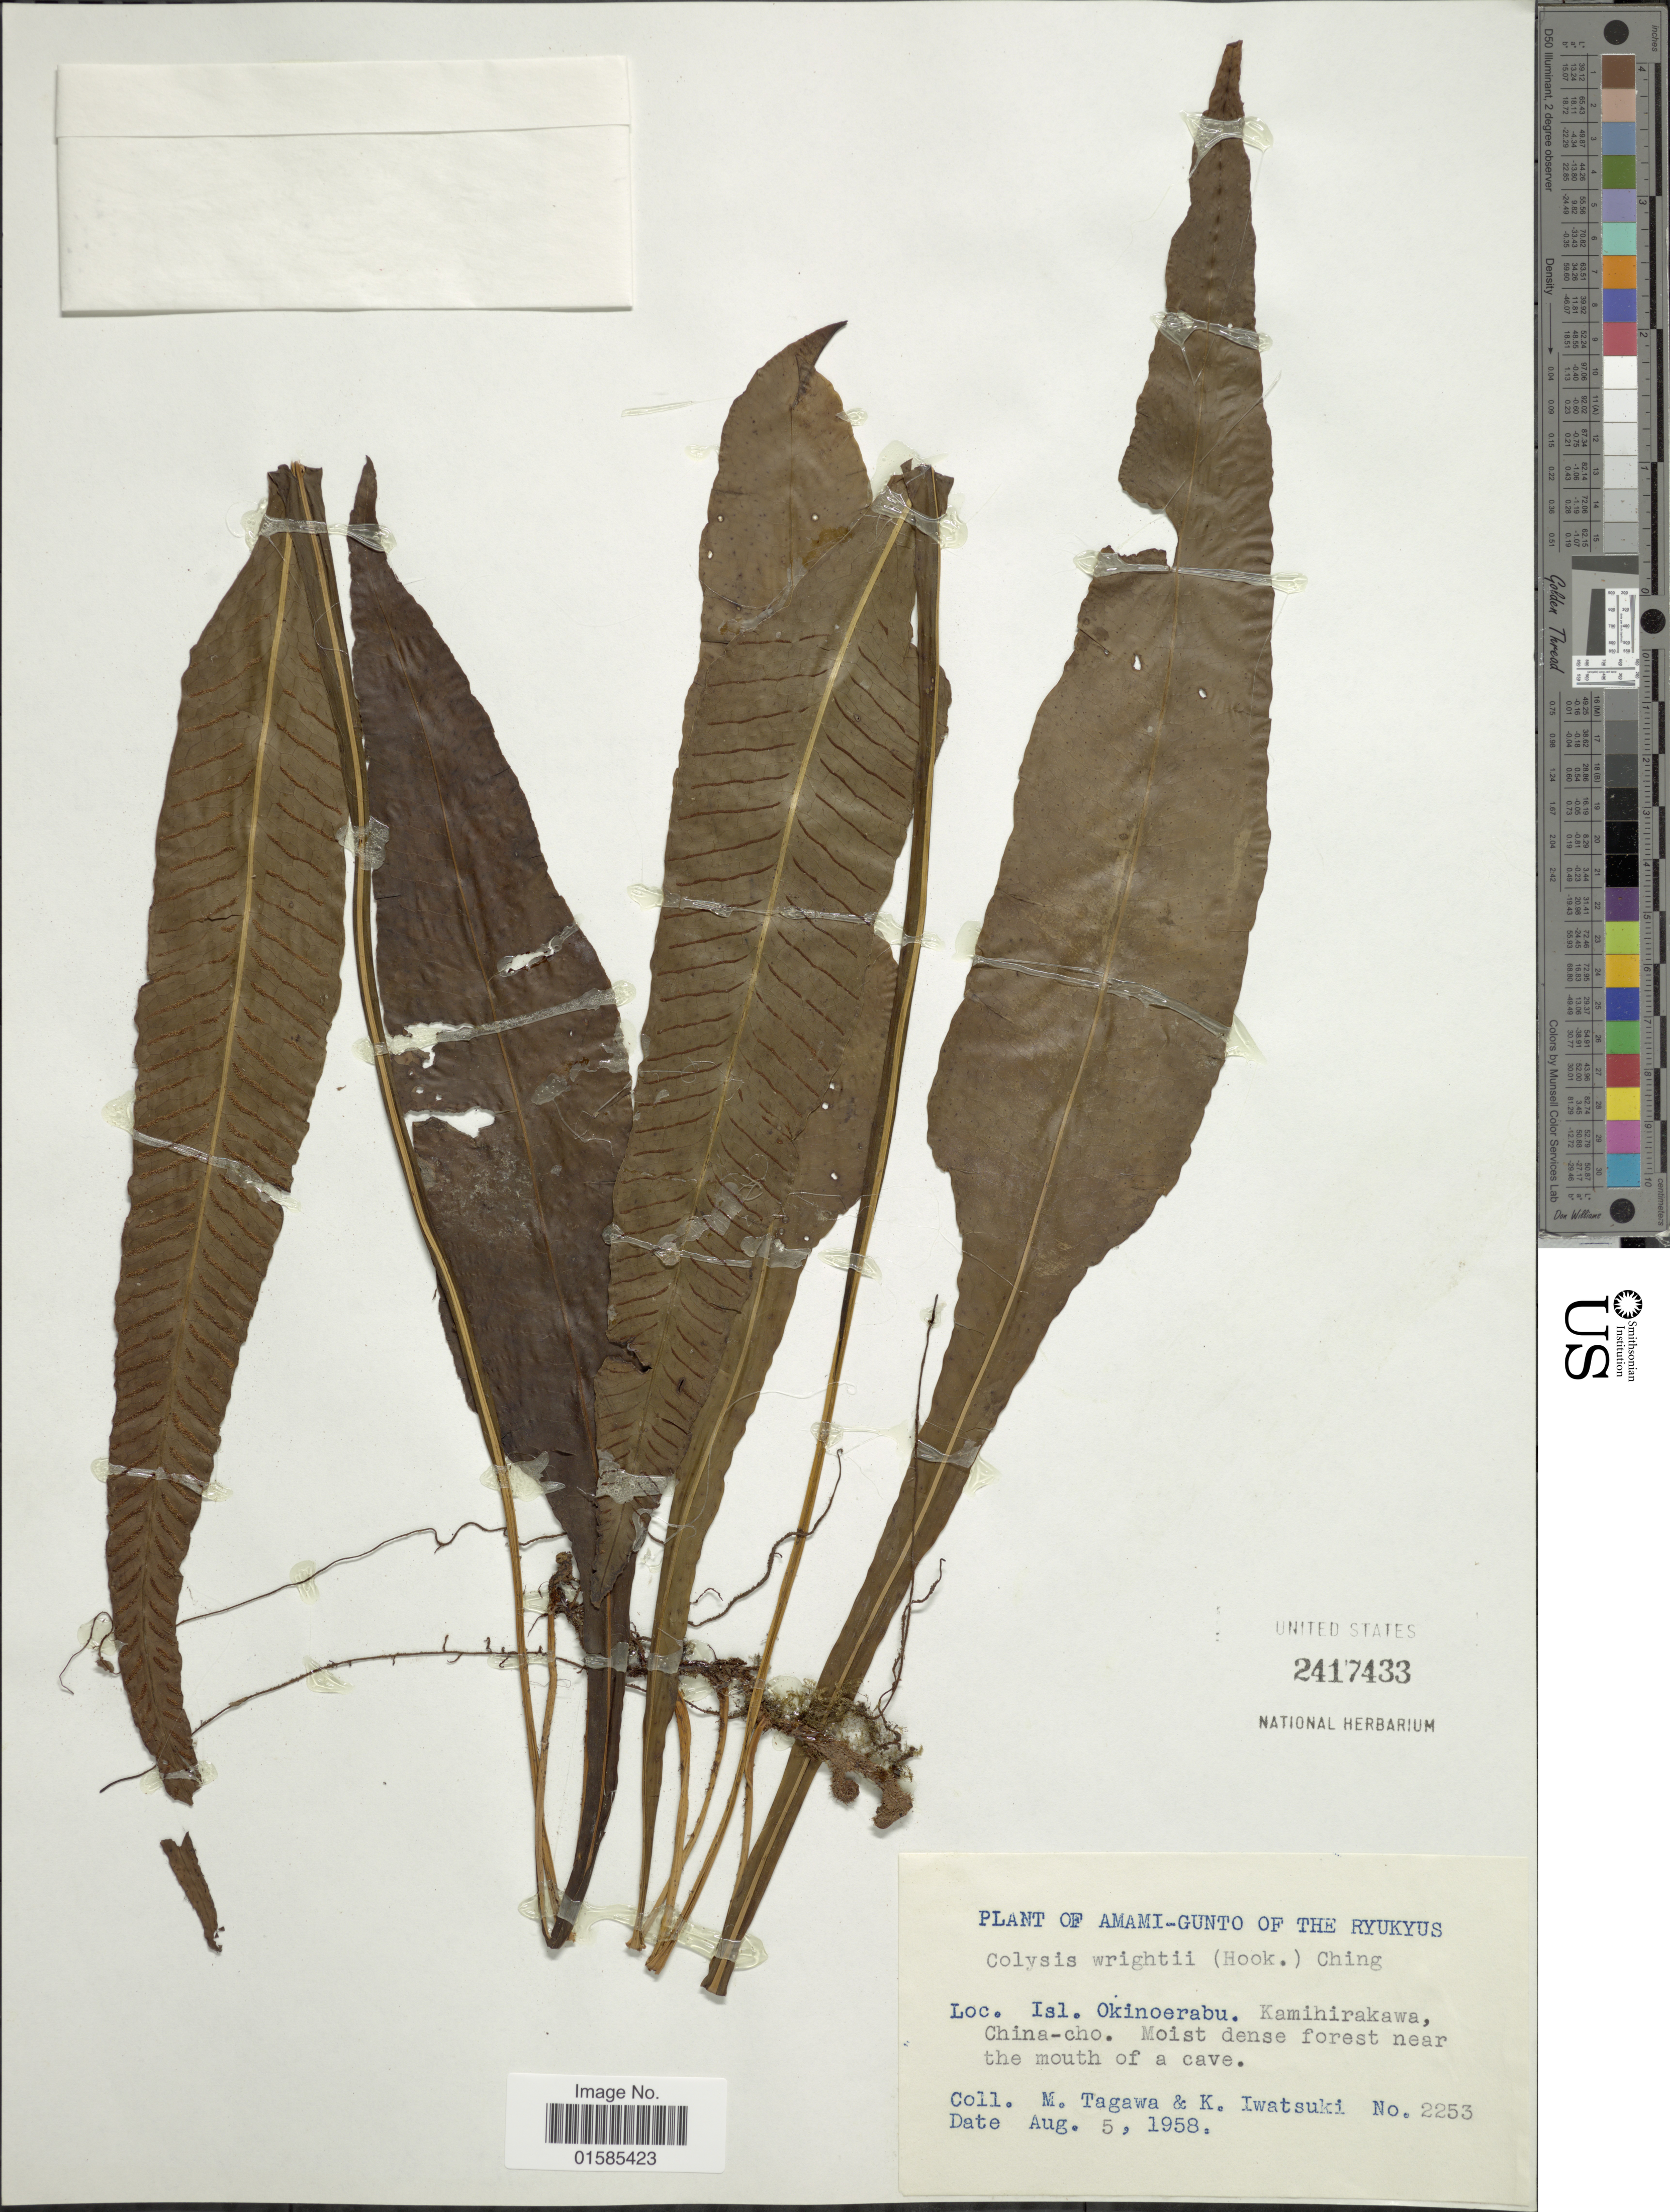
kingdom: Plantae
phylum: Tracheophyta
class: Polypodiopsida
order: Polypodiales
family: Polypodiaceae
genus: Leptochilus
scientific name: Leptochilus wrightii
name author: (Hook.) X.C. Zhang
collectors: M. Tagawa & K. Iwatsuki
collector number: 2253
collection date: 1958-08-05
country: Japan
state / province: Okinawa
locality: Amami-gunto of the Ryukyus, Isl. Okinoerabu. Kamihirakawa, China-cho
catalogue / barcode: US 2417433